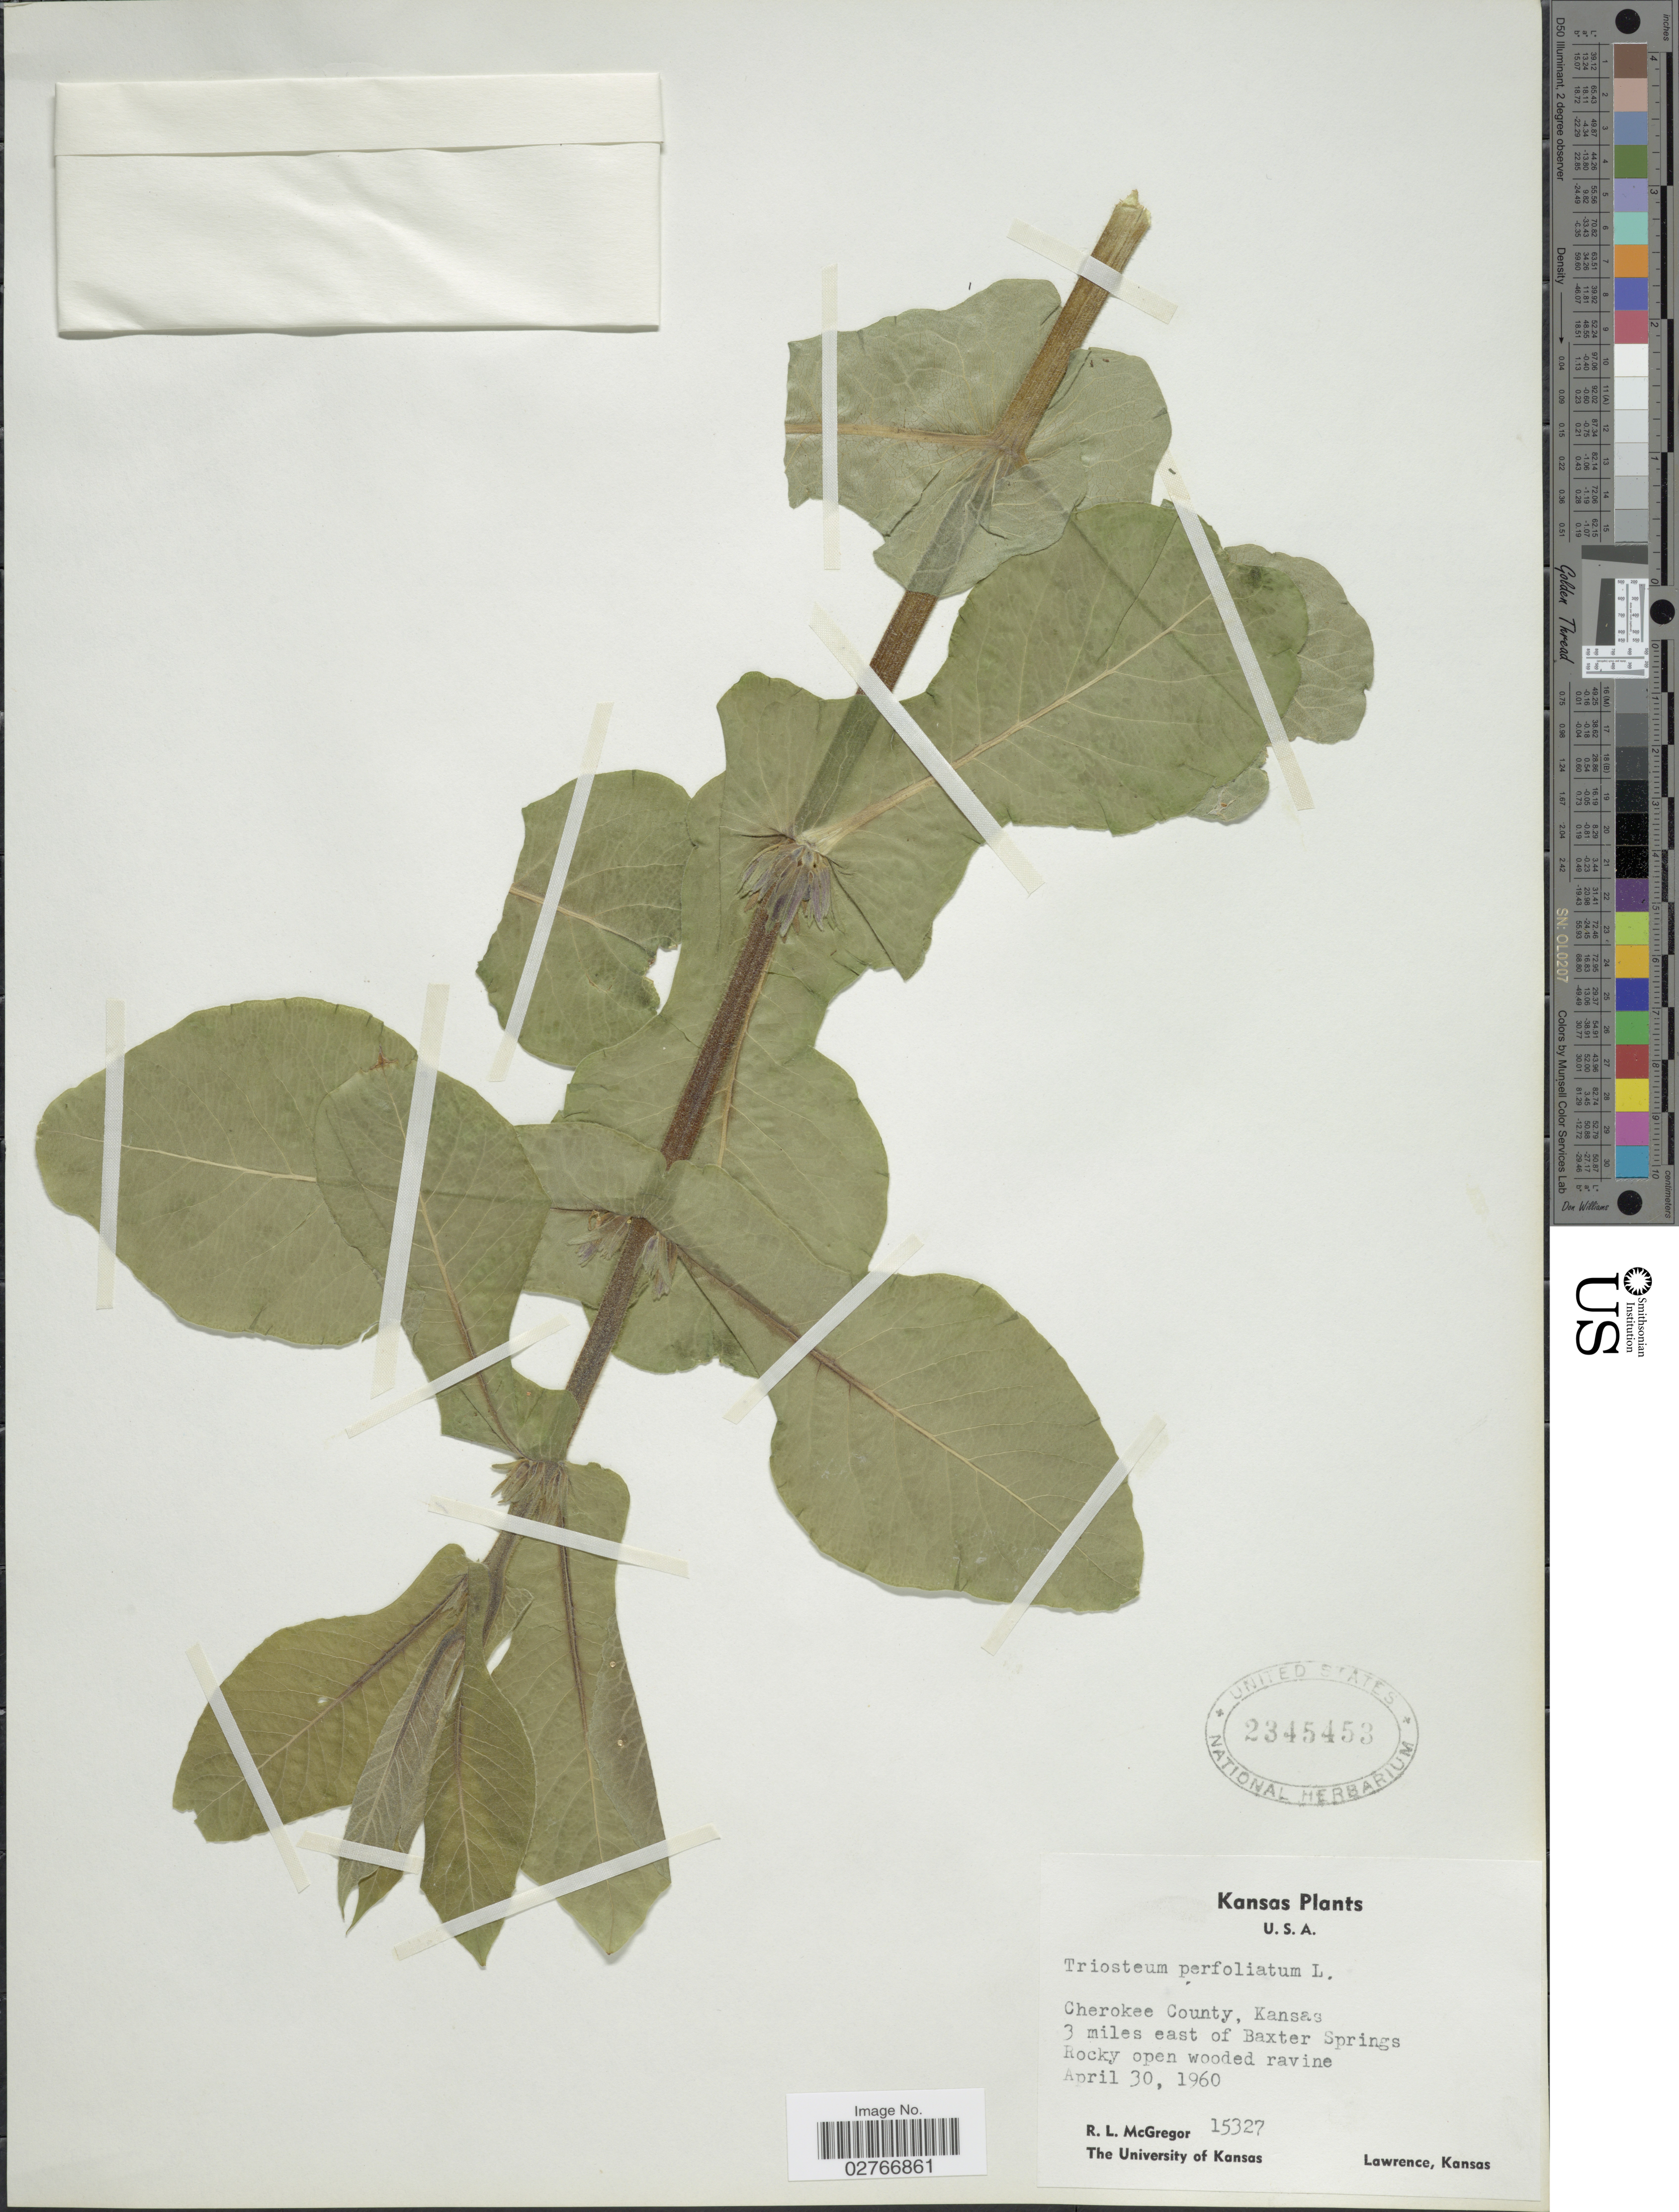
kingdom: Plantae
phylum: Tracheophyta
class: Magnoliopsida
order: Dipsacales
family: Caprifoliaceae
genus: Triosteum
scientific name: Triosteum perfoliatum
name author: L.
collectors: R. McGregor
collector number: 15327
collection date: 1960-04-30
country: United States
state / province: Kansas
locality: Cherokee County. 3 miles east of Baxter Springs.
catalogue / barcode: US 2345453